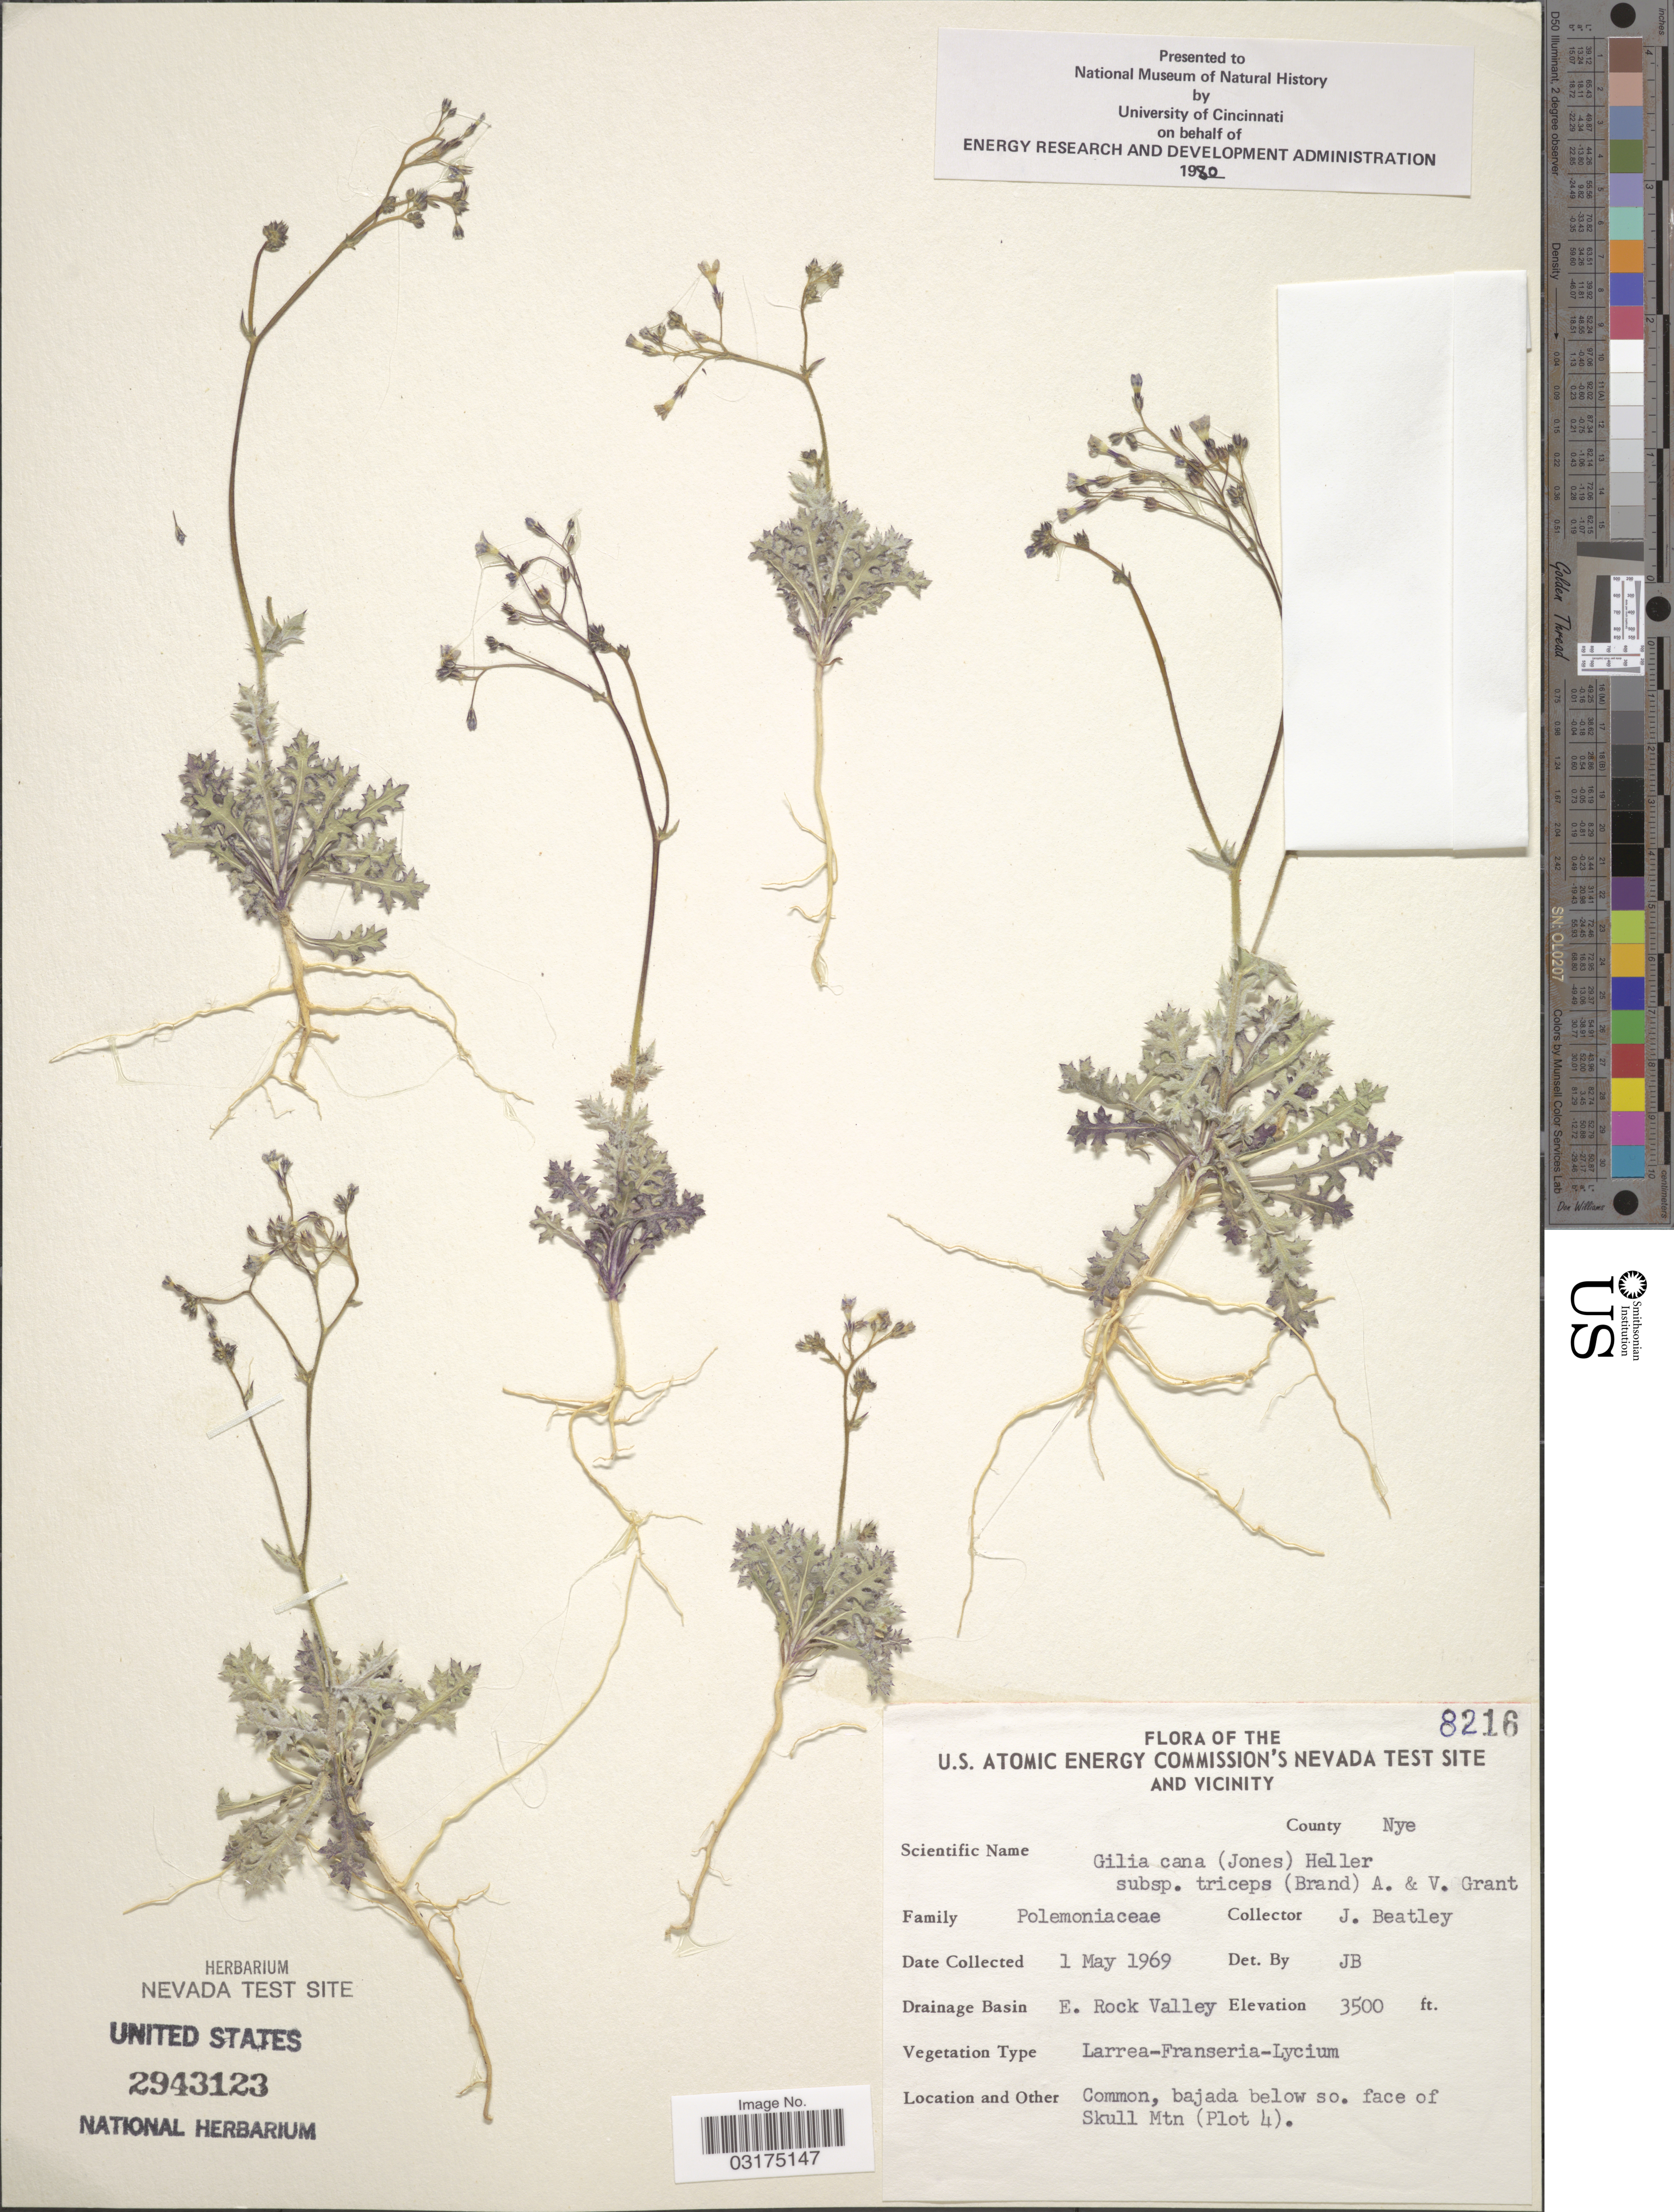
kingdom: Plantae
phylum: Tracheophyta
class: Magnoliopsida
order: Ericales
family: Polemoniaceae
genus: Gilia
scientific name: Gilia cana subsp. triceps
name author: (Brand) A.D. Grant & V.E. Grant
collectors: J. C. Beatley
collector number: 8216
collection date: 1969-05-01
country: United States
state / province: Nevada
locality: U.S. Atomic Energy Commission's Nevada Test Site and Vicinity, County Nye, Drainage Basin E. Rock Valley, Common, bajada below so. face of Skull Mtn (Plot 4).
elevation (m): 1067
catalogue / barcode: US 2943123